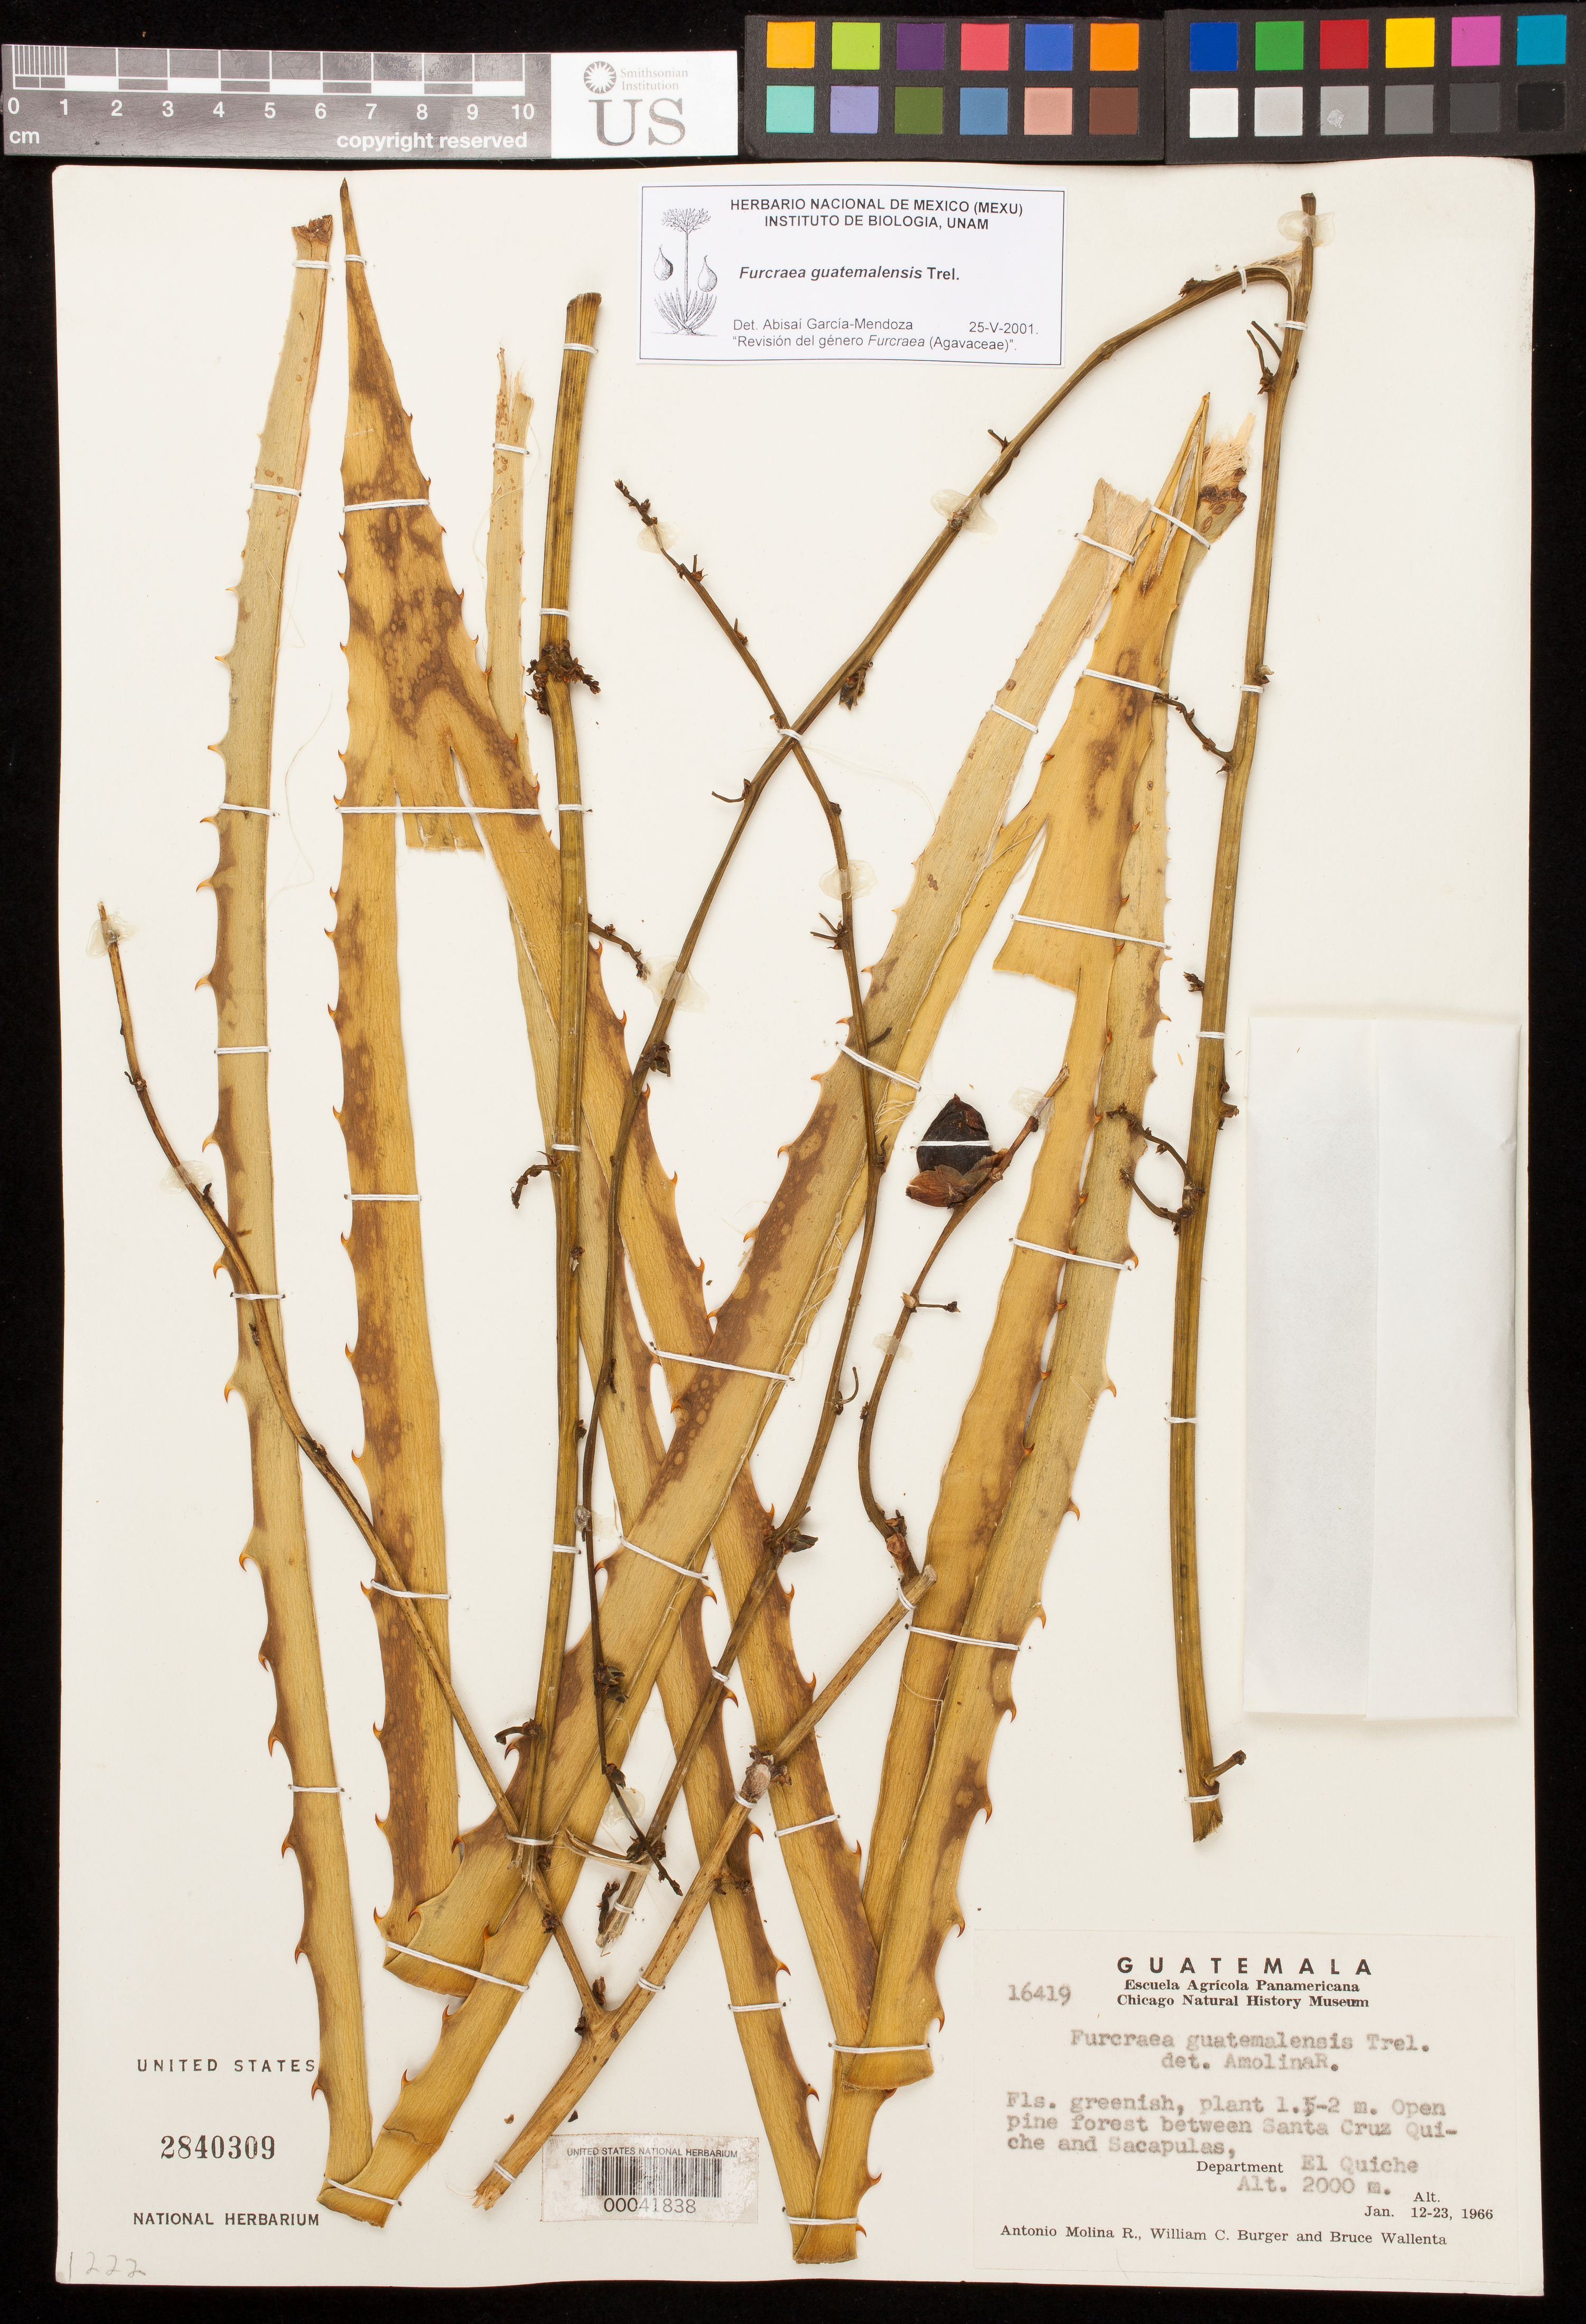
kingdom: Plantae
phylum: Tracheophyta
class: Liliopsida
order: Asparagales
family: Asparagaceae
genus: Furcraea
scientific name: Furcraea guatemalensis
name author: Trel.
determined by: Molina R., A.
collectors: A. Molina R.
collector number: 16419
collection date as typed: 12 Jan 1966 to 23 Jan 1966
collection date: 1966-01-12/1966-01-23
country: Guatemala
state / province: El Quiché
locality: Between Santa Cruz and Sacapulas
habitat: Open pine forest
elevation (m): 2000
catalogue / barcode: US 2840309